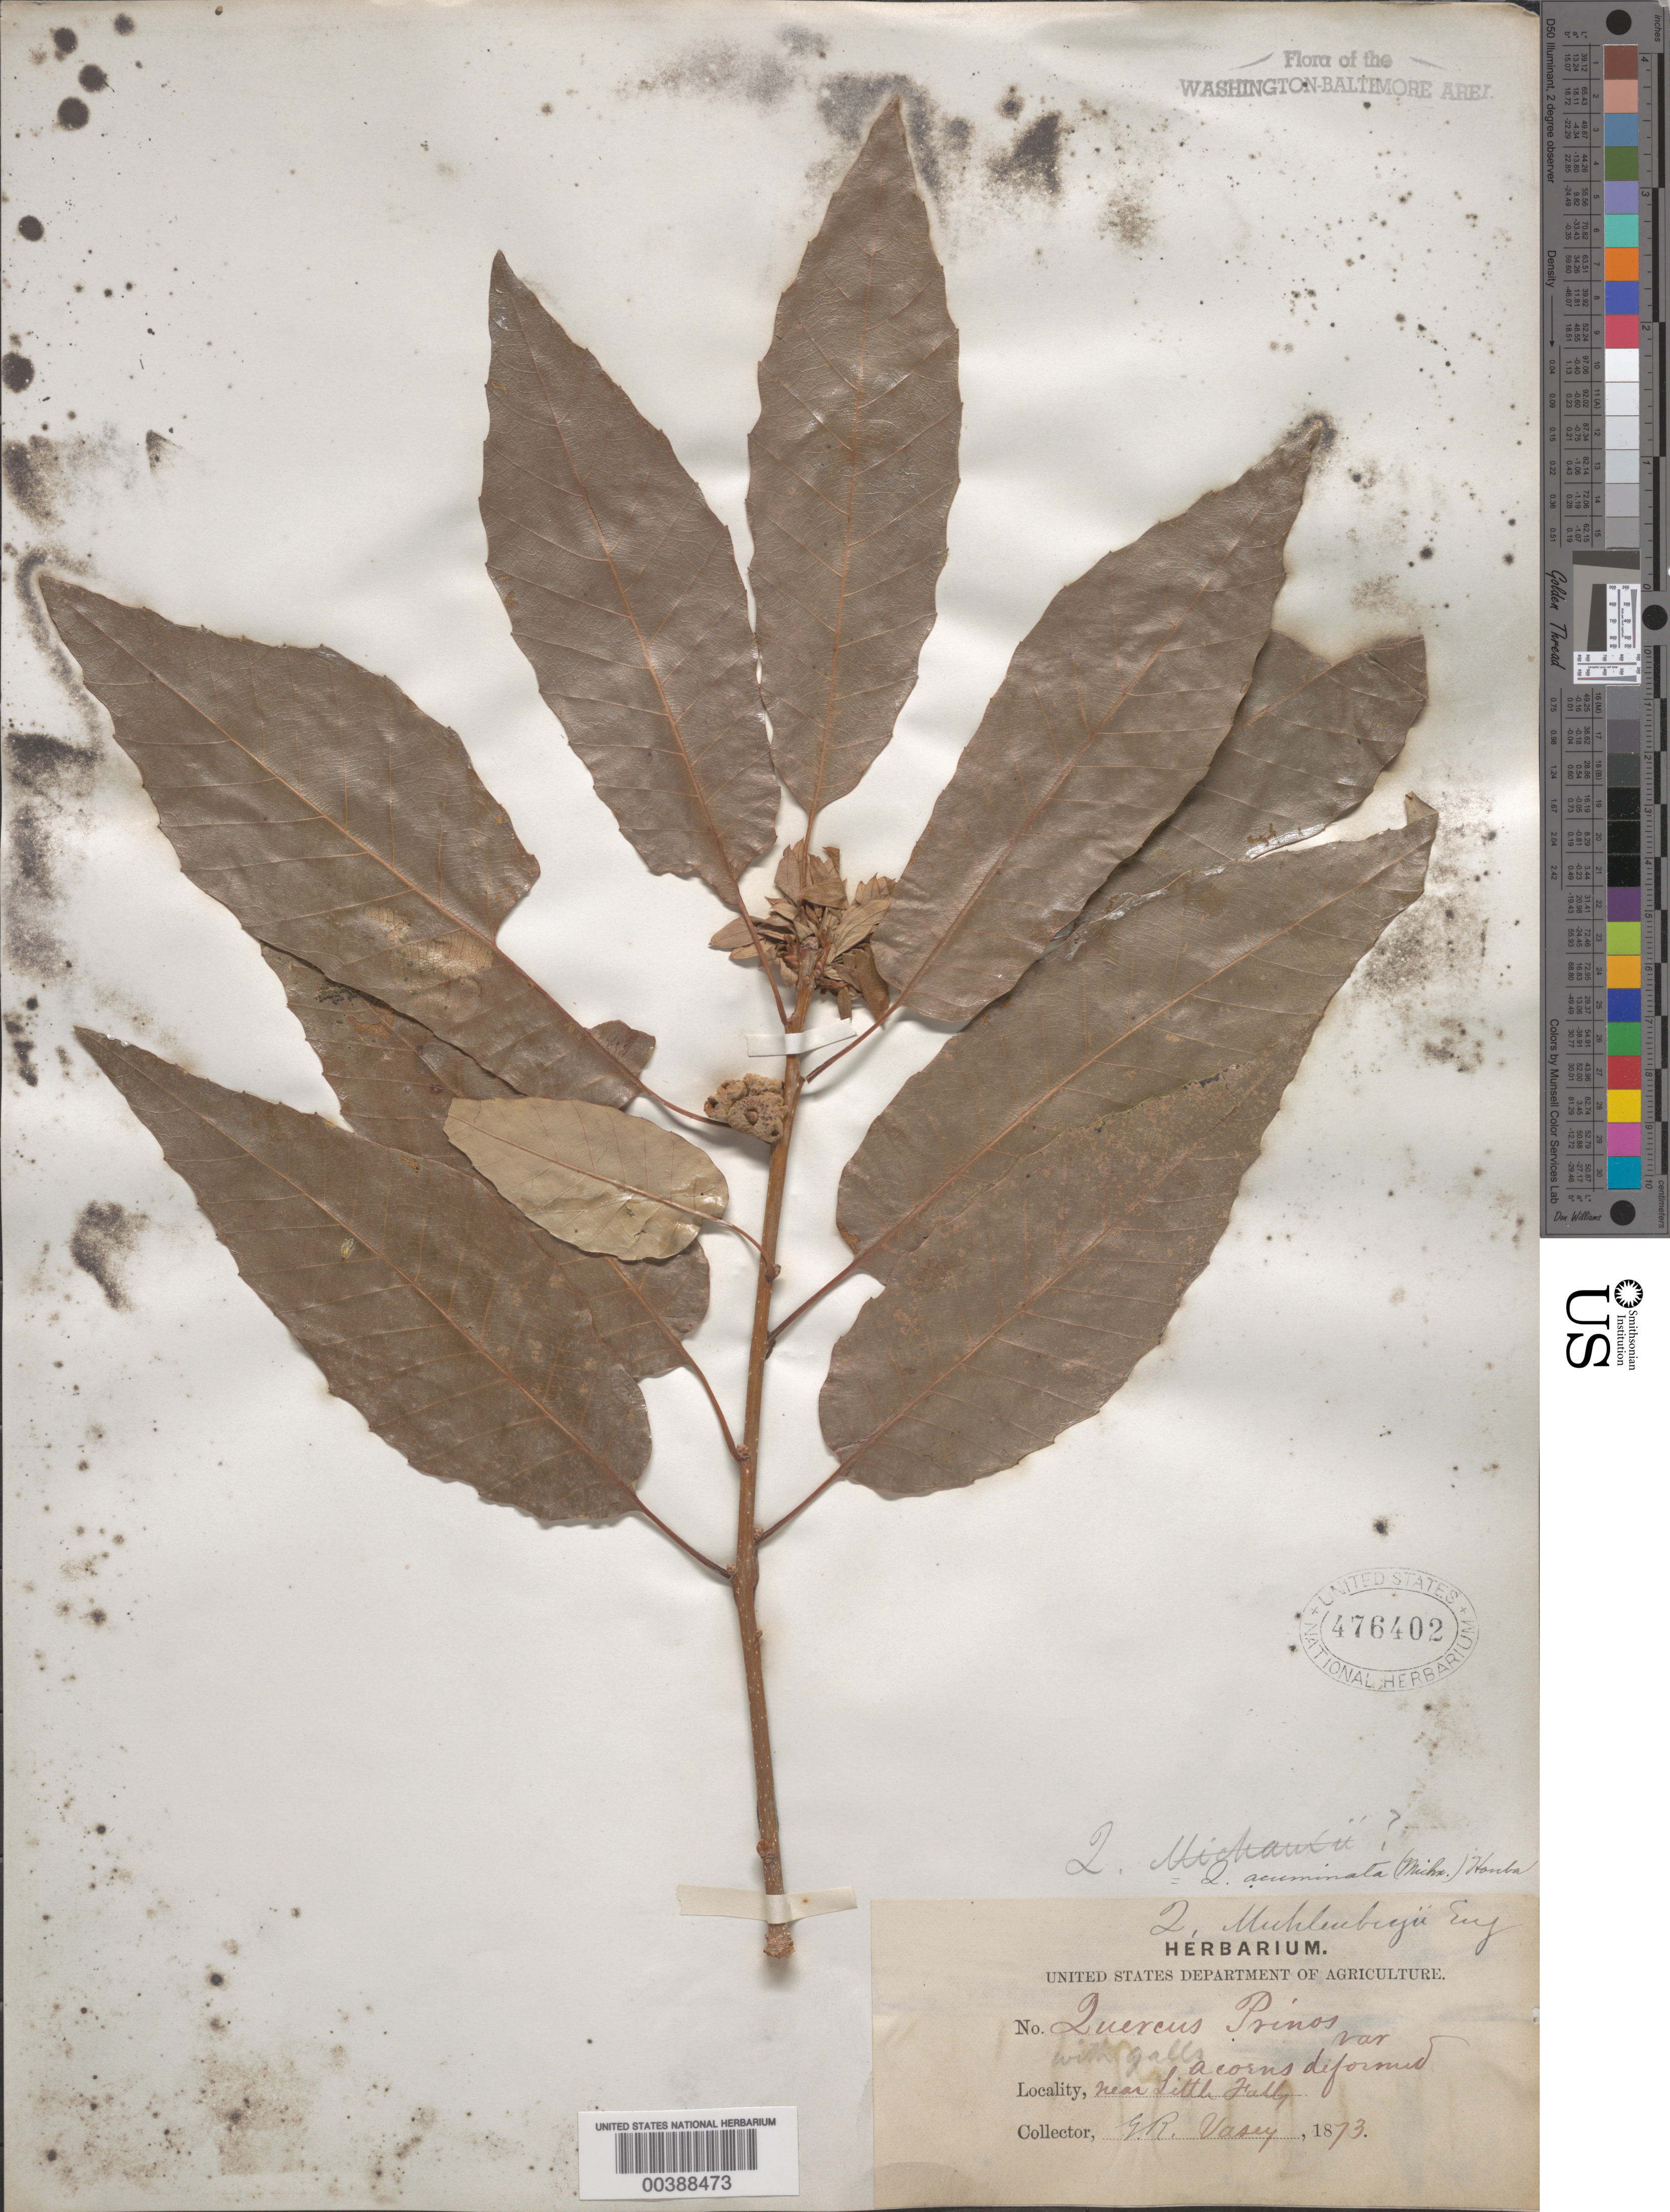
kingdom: Plantae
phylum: Tracheophyta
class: Magnoliopsida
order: Fagales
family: Fagaceae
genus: Quercus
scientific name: Quercus muehlenbergii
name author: Engelm.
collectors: G. R. Vasey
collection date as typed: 1873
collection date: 1873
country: United States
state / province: Maryland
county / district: Montgomery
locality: Little Falls vicinity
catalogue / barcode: US 476402